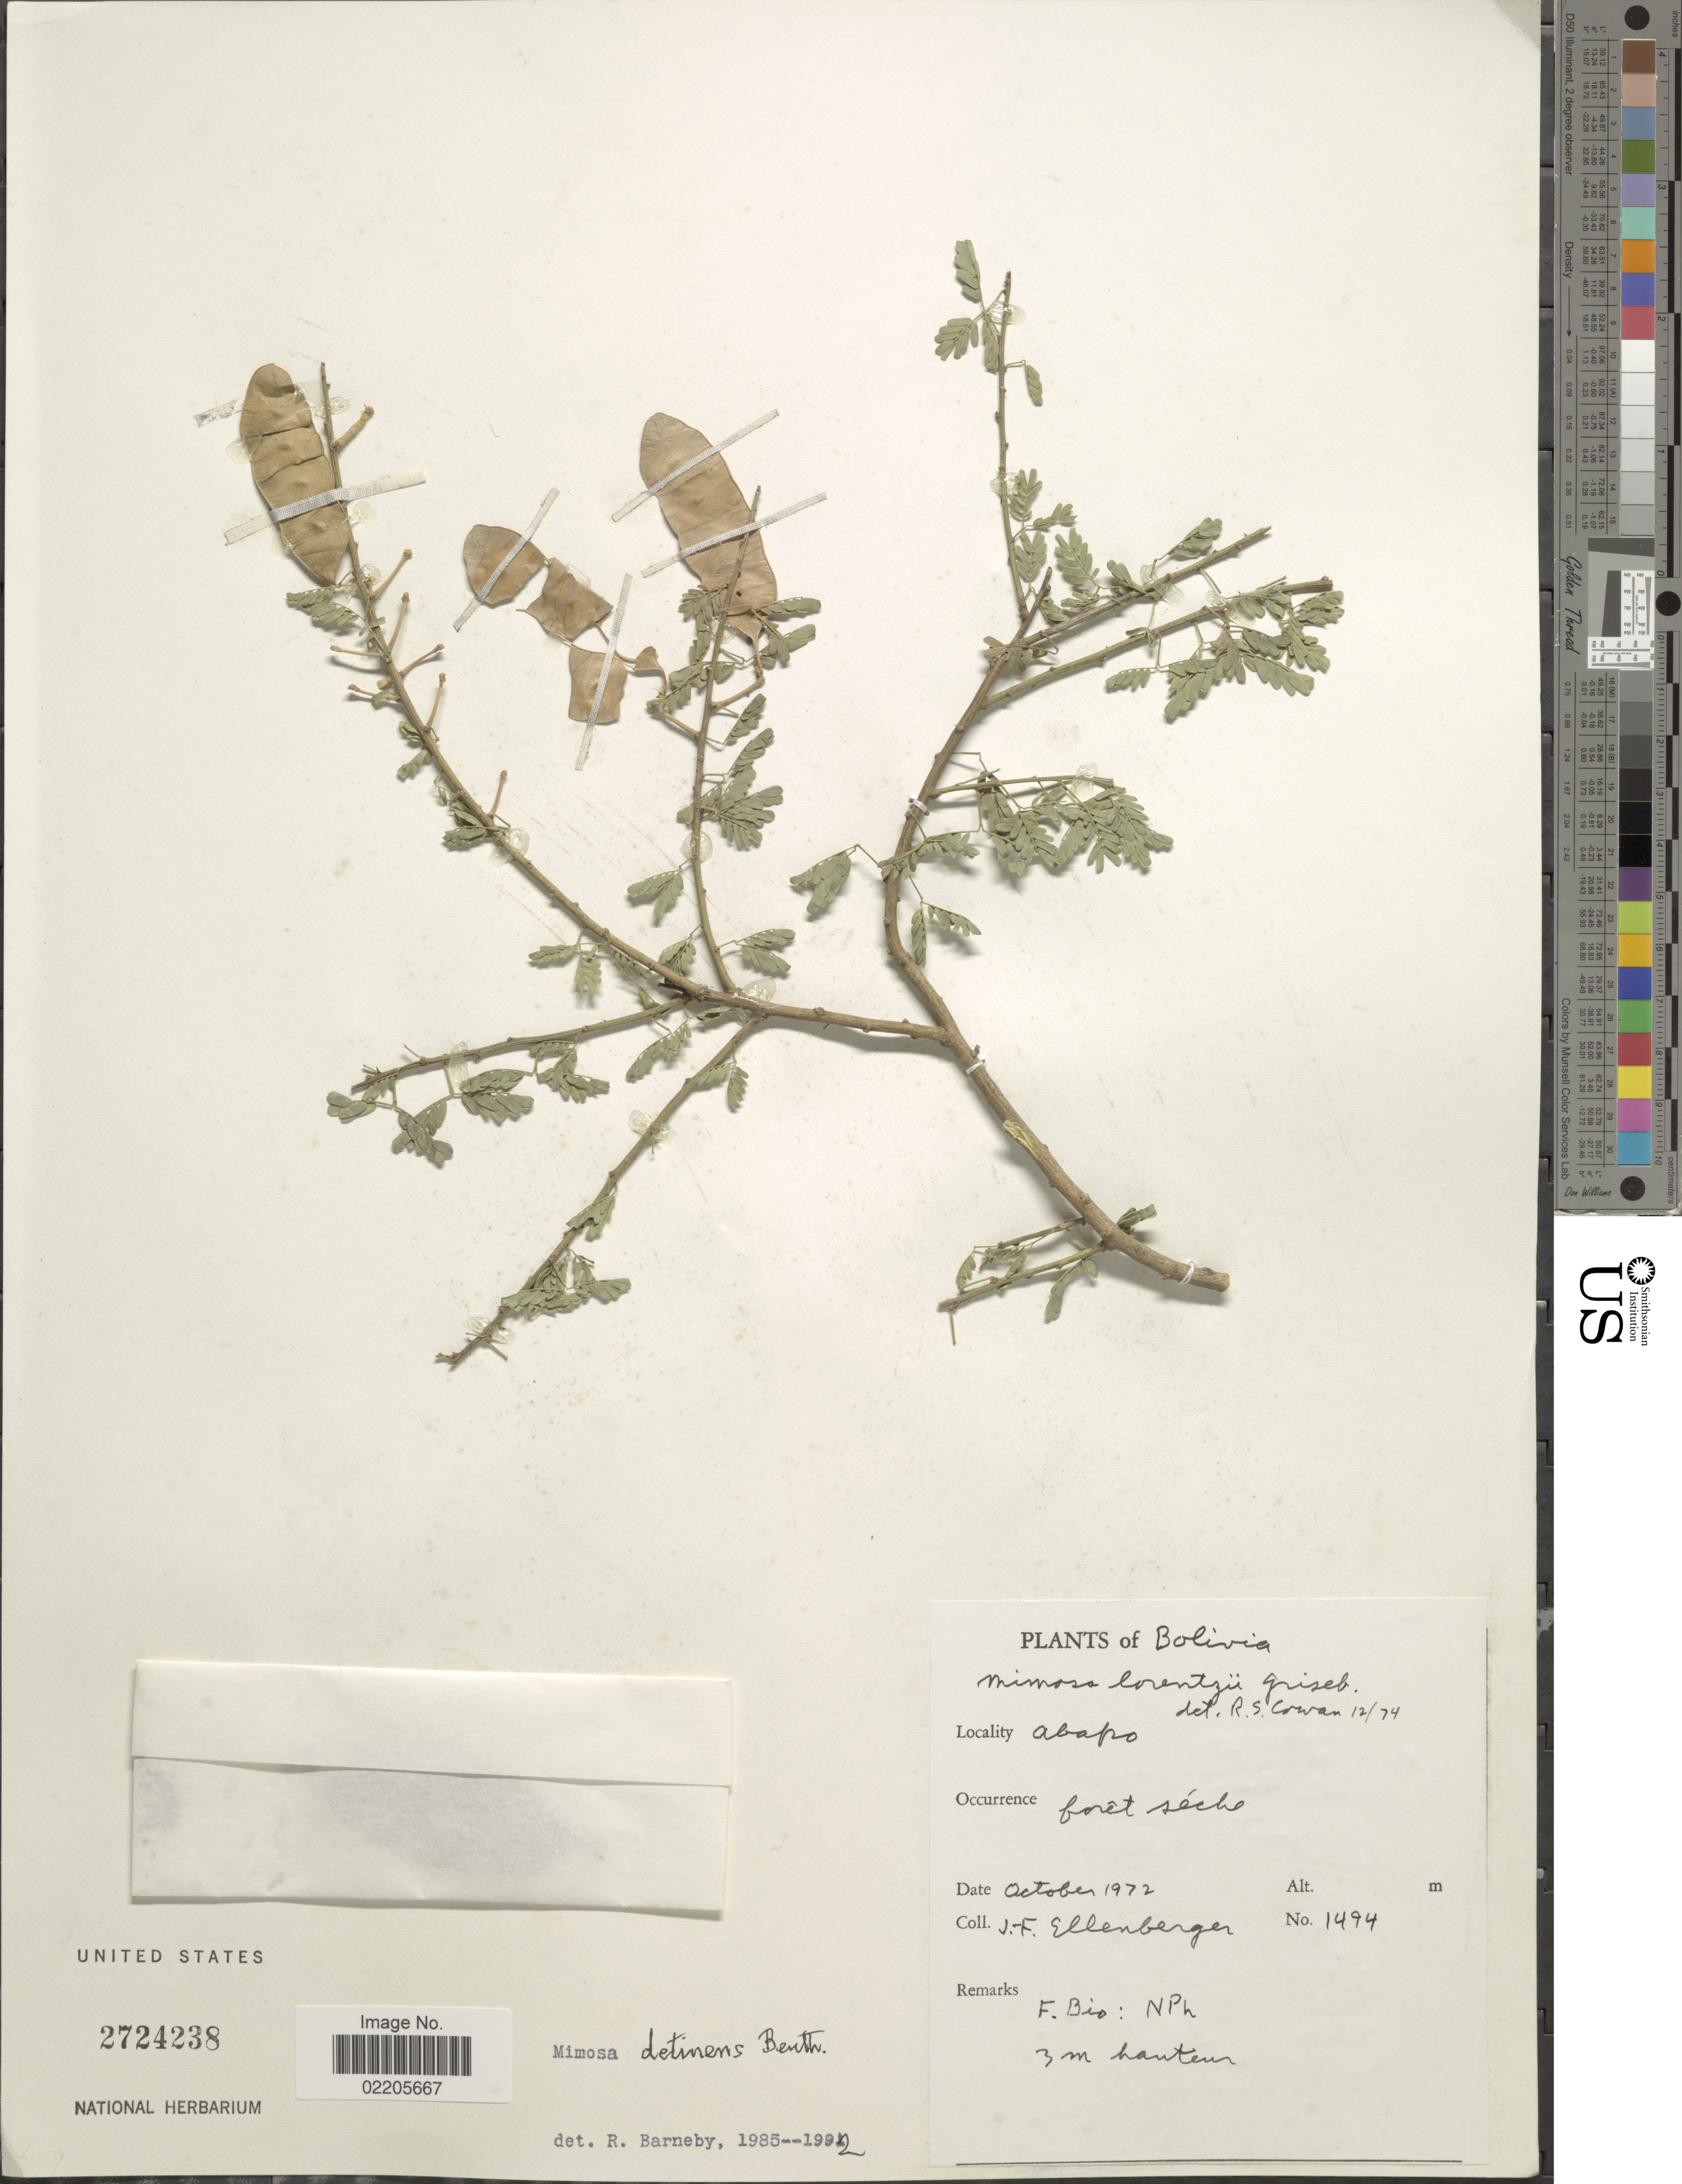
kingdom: Plantae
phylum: Tracheophyta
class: Magnoliopsida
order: Fabales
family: Fabaceae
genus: Mimosa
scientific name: Mimosa detinens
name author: Benth.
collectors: J. Ellenberger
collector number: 1494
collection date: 1972-10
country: Bolivia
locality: Abapo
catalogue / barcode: US 2724238